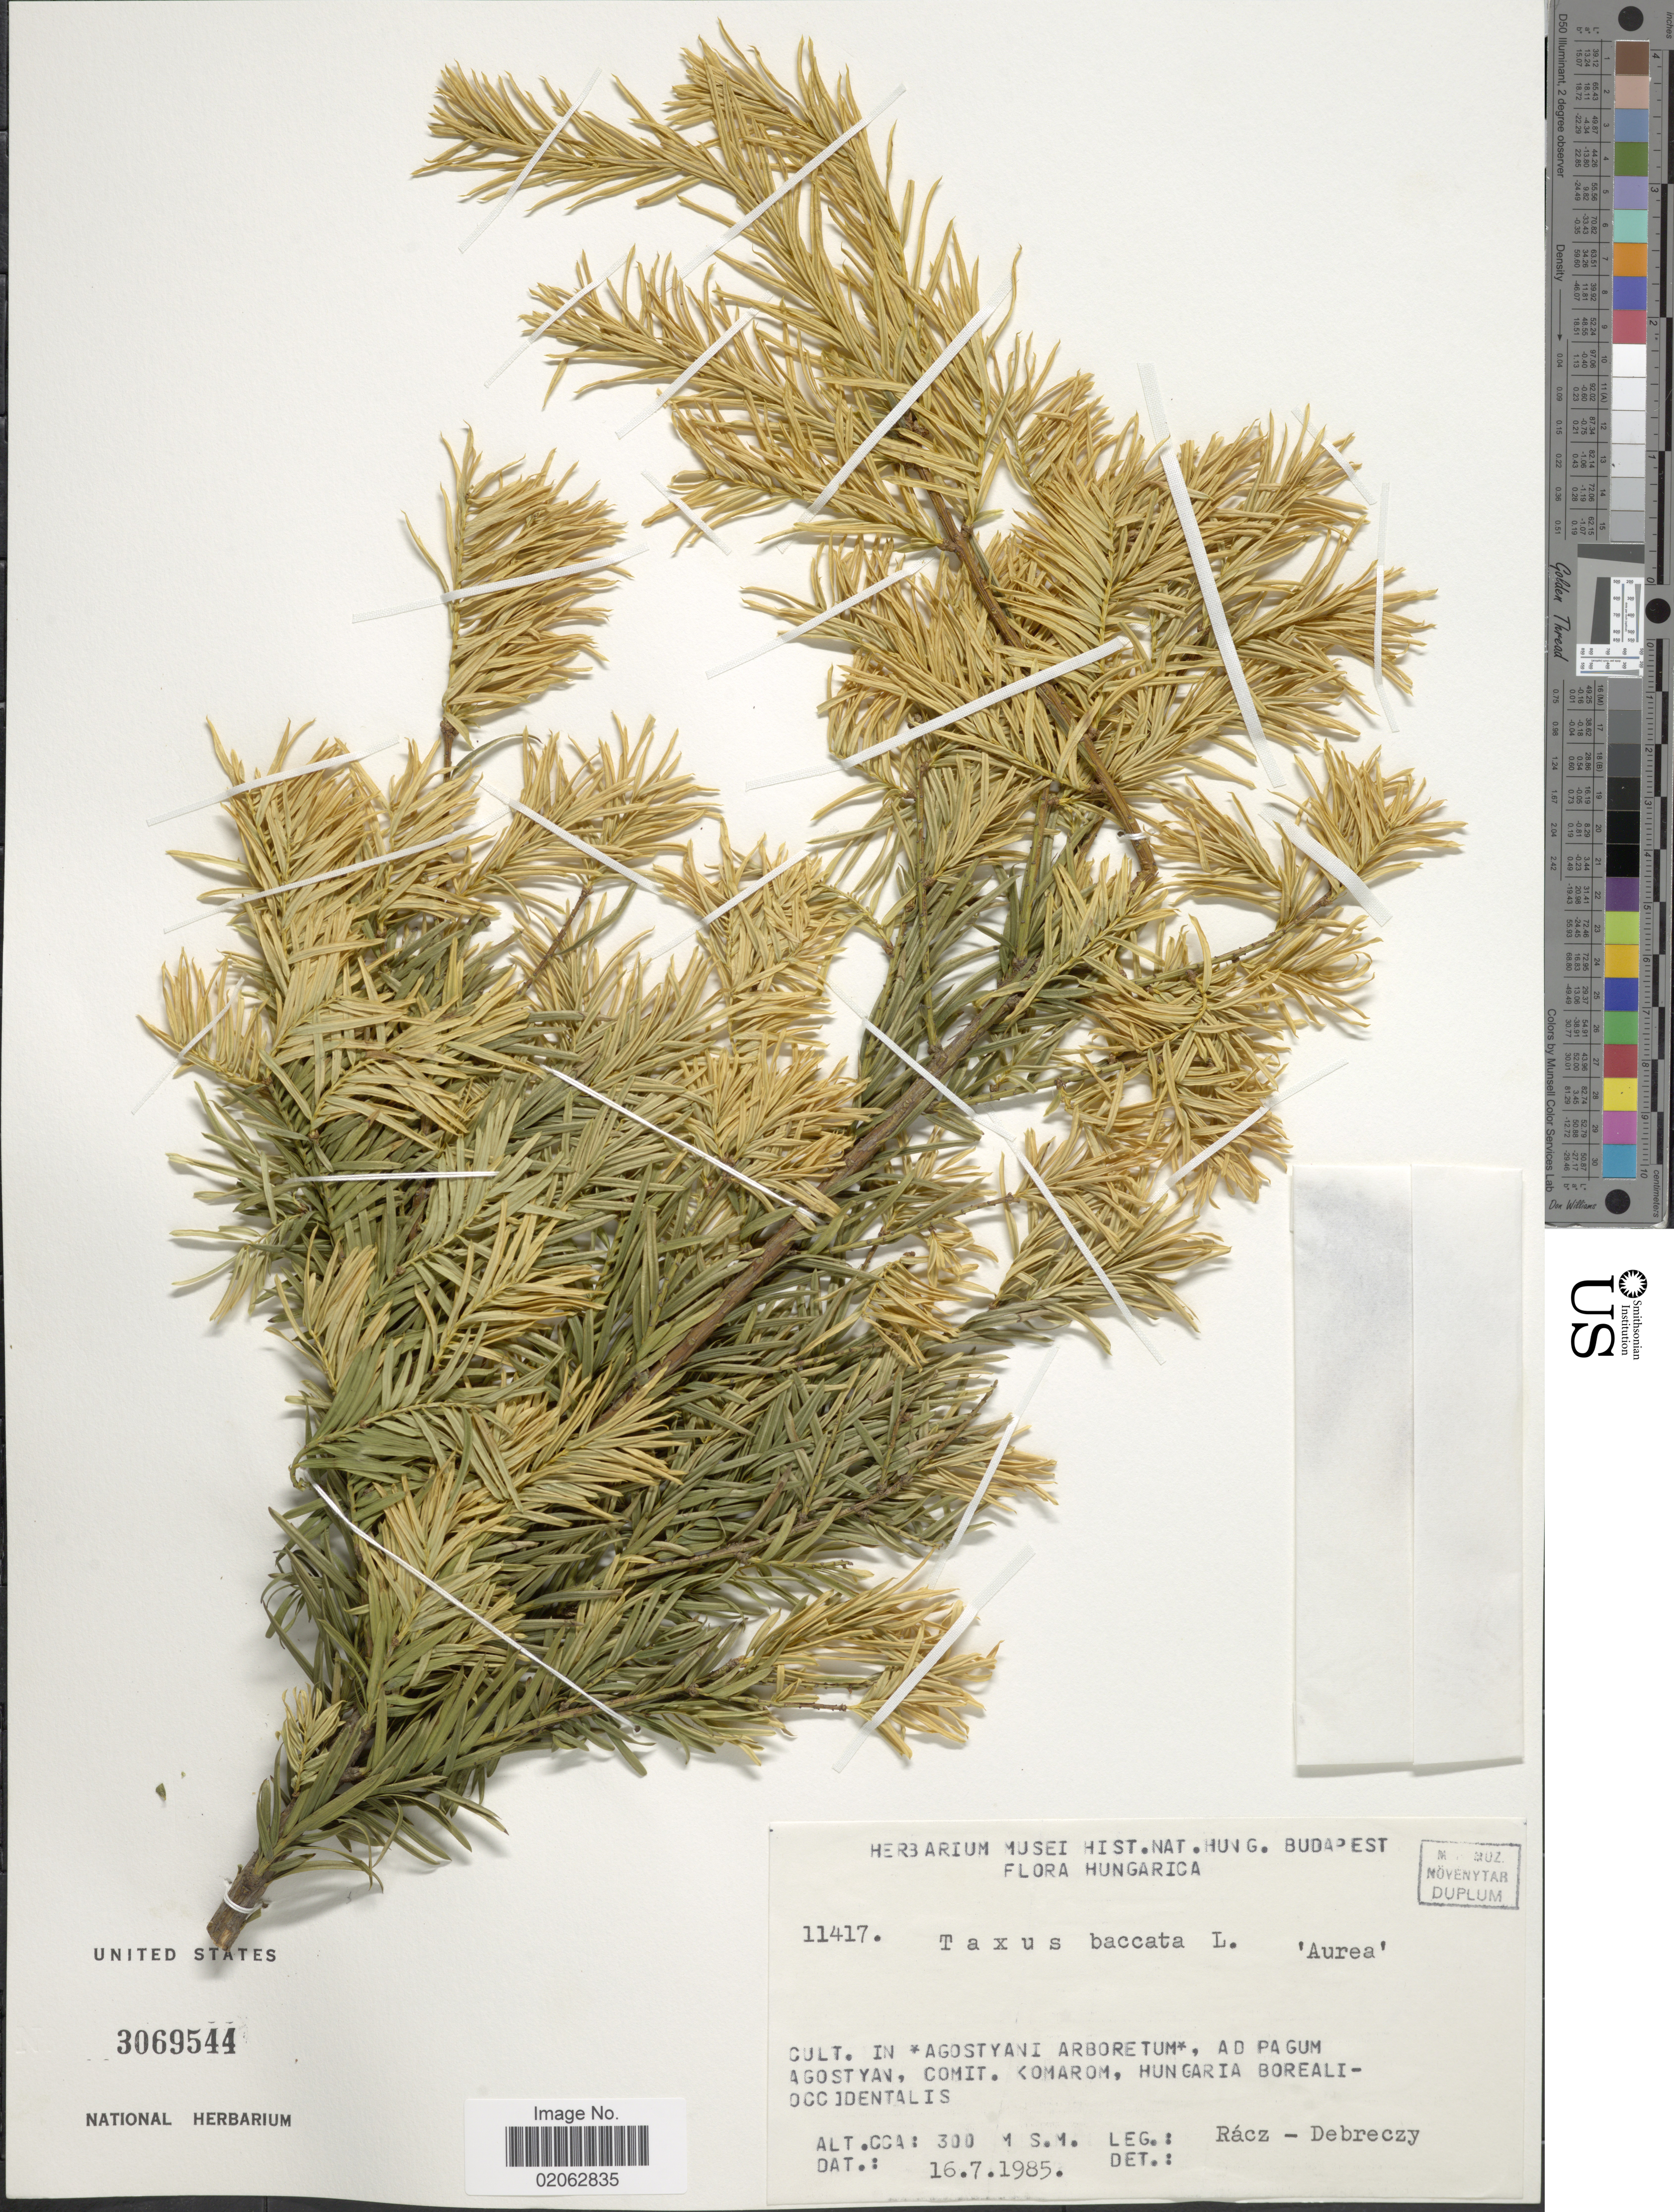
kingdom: Plantae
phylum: Tracheophyta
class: Pinopsida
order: Pinales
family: Taxaceae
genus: Taxus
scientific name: Taxus baccata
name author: L.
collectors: Rácz & Z. Debreczy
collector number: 11417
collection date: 1985-07-16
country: Hungary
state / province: Komárom-Esztergom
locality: Cult. in Agostyani Arboreteum, ad pagum Agostyan, Hungaria Boreali-occidentalis.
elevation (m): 300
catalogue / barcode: US 3069544